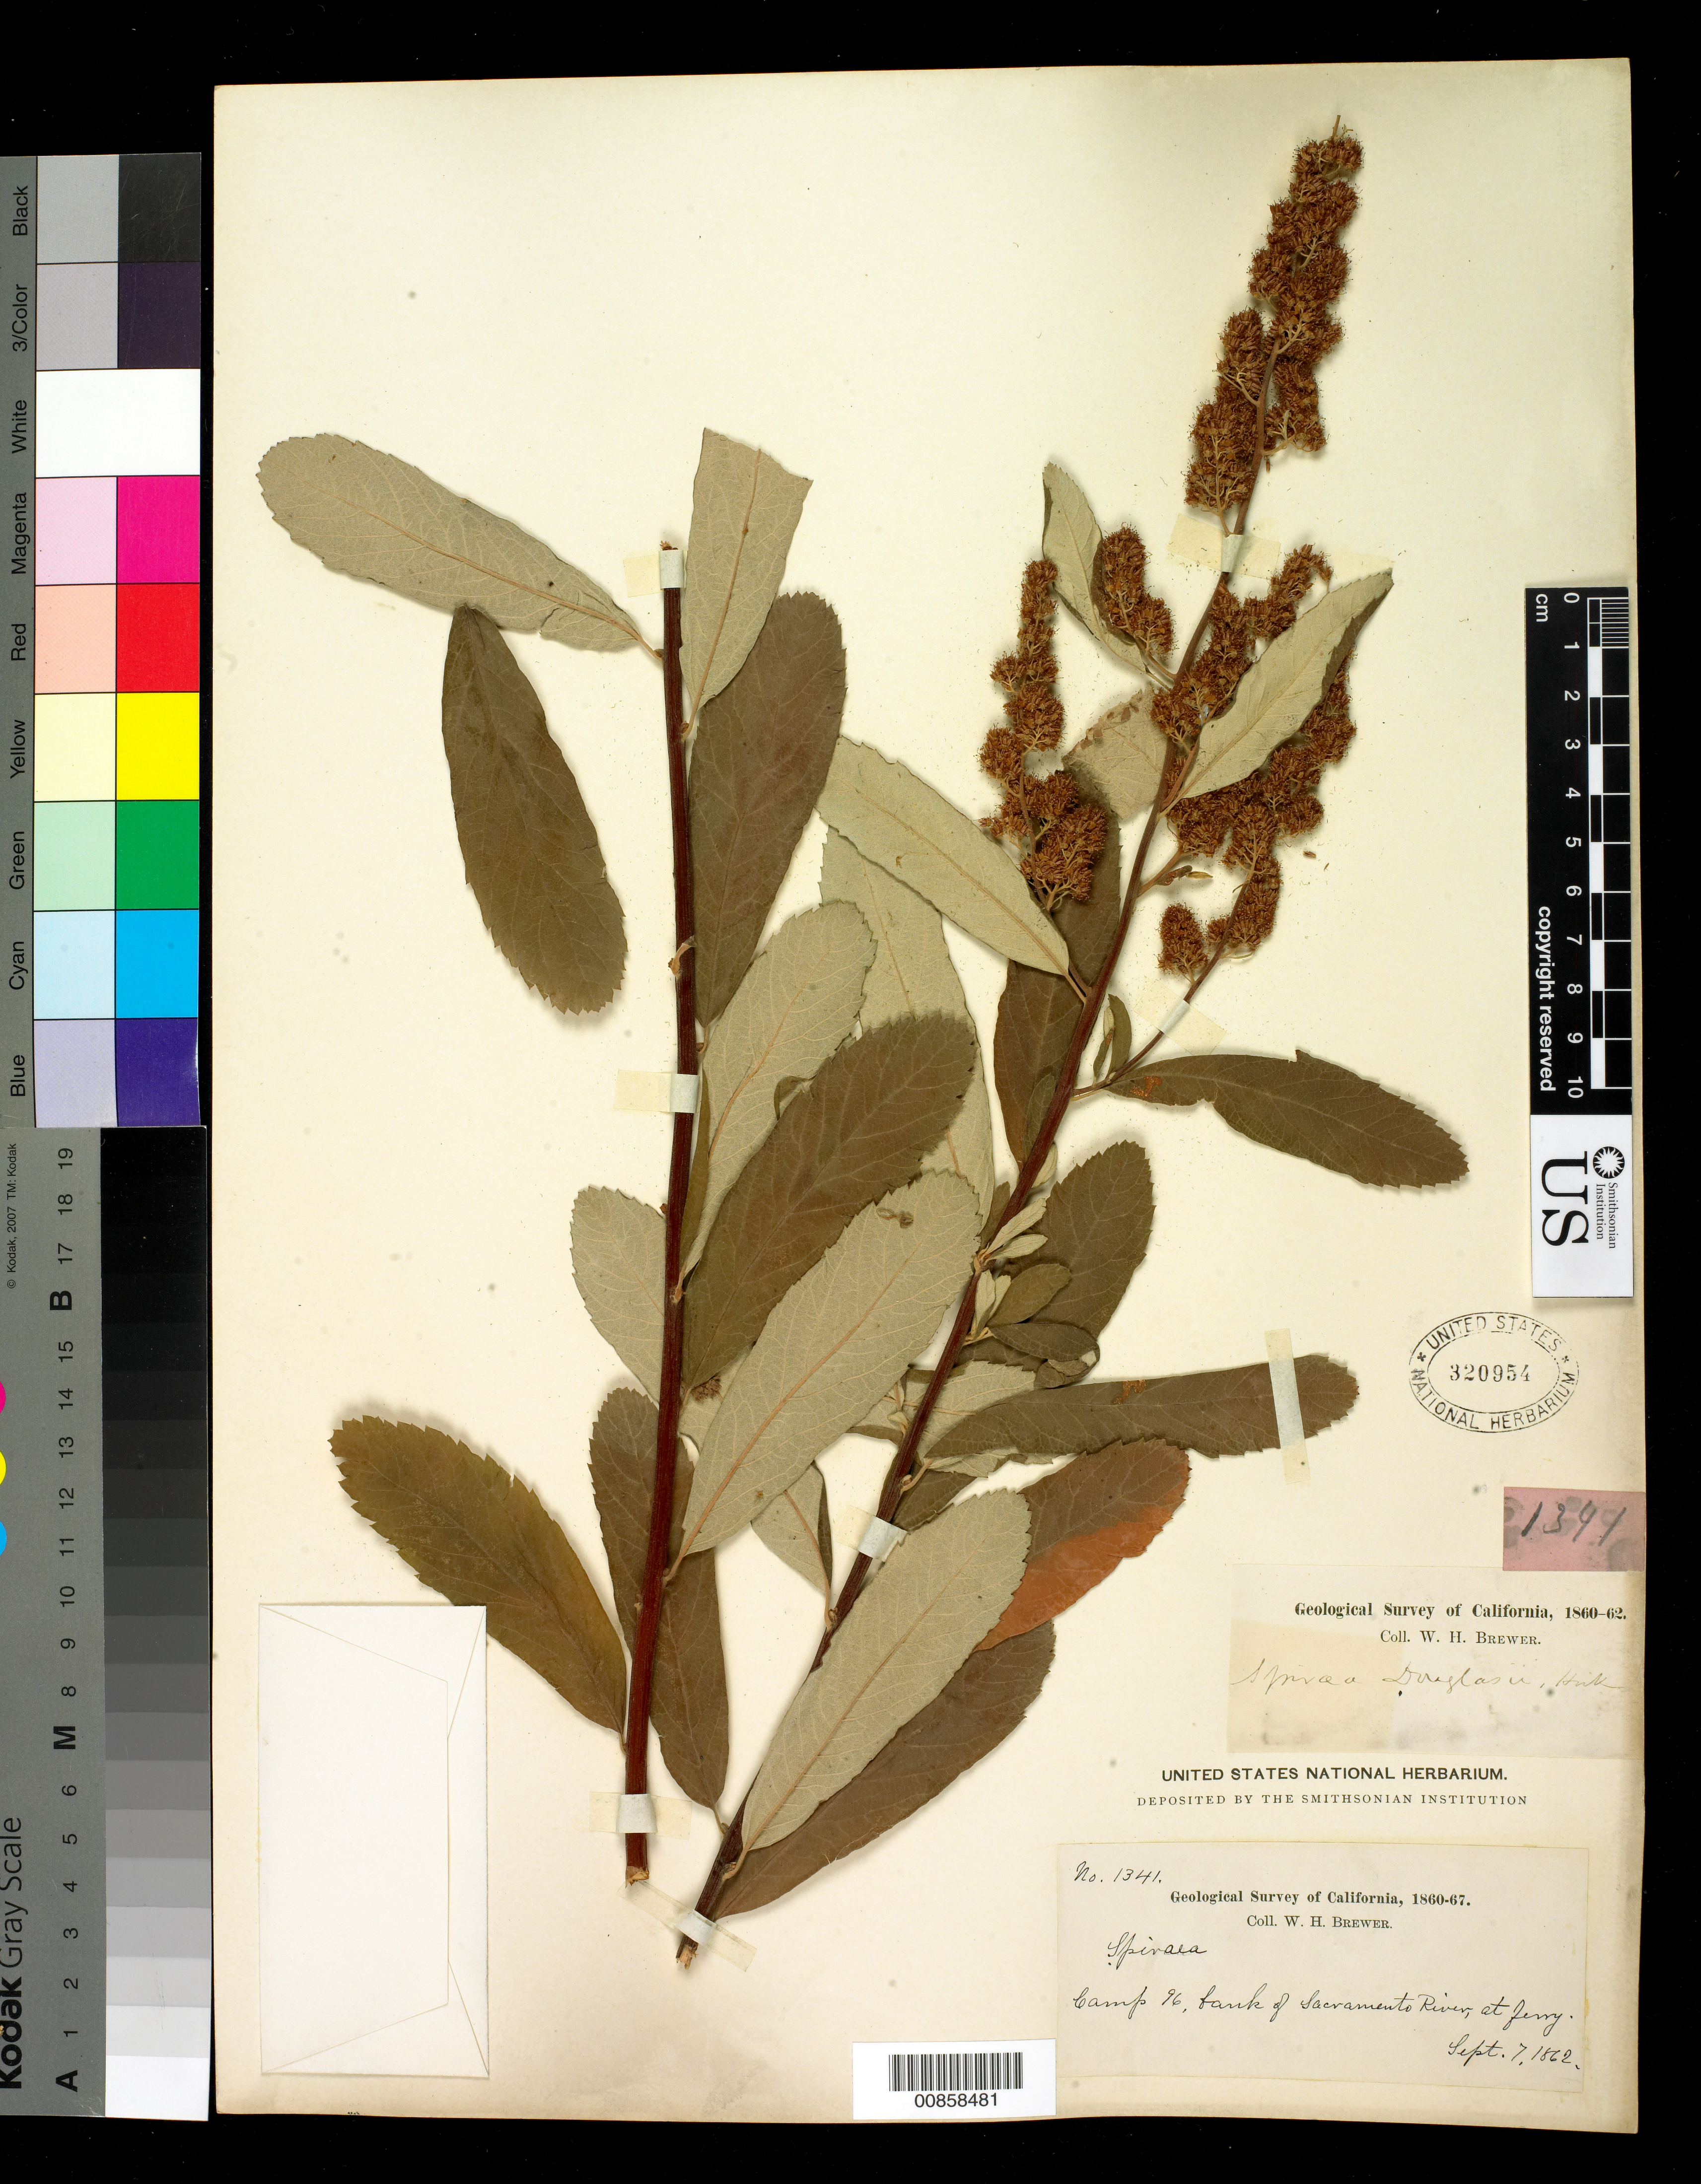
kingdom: Plantae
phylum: Tracheophyta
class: Magnoliopsida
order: Rosales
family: Rosaceae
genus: Spiraea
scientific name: Spiraea splendens var. splendens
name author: Baumann ex K. Koch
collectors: W. H. Brewer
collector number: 1341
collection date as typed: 07 Sep 1862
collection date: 1862-09-07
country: United States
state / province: California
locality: Camp 96, bank of Sacramento River, at ferry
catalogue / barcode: US 320954